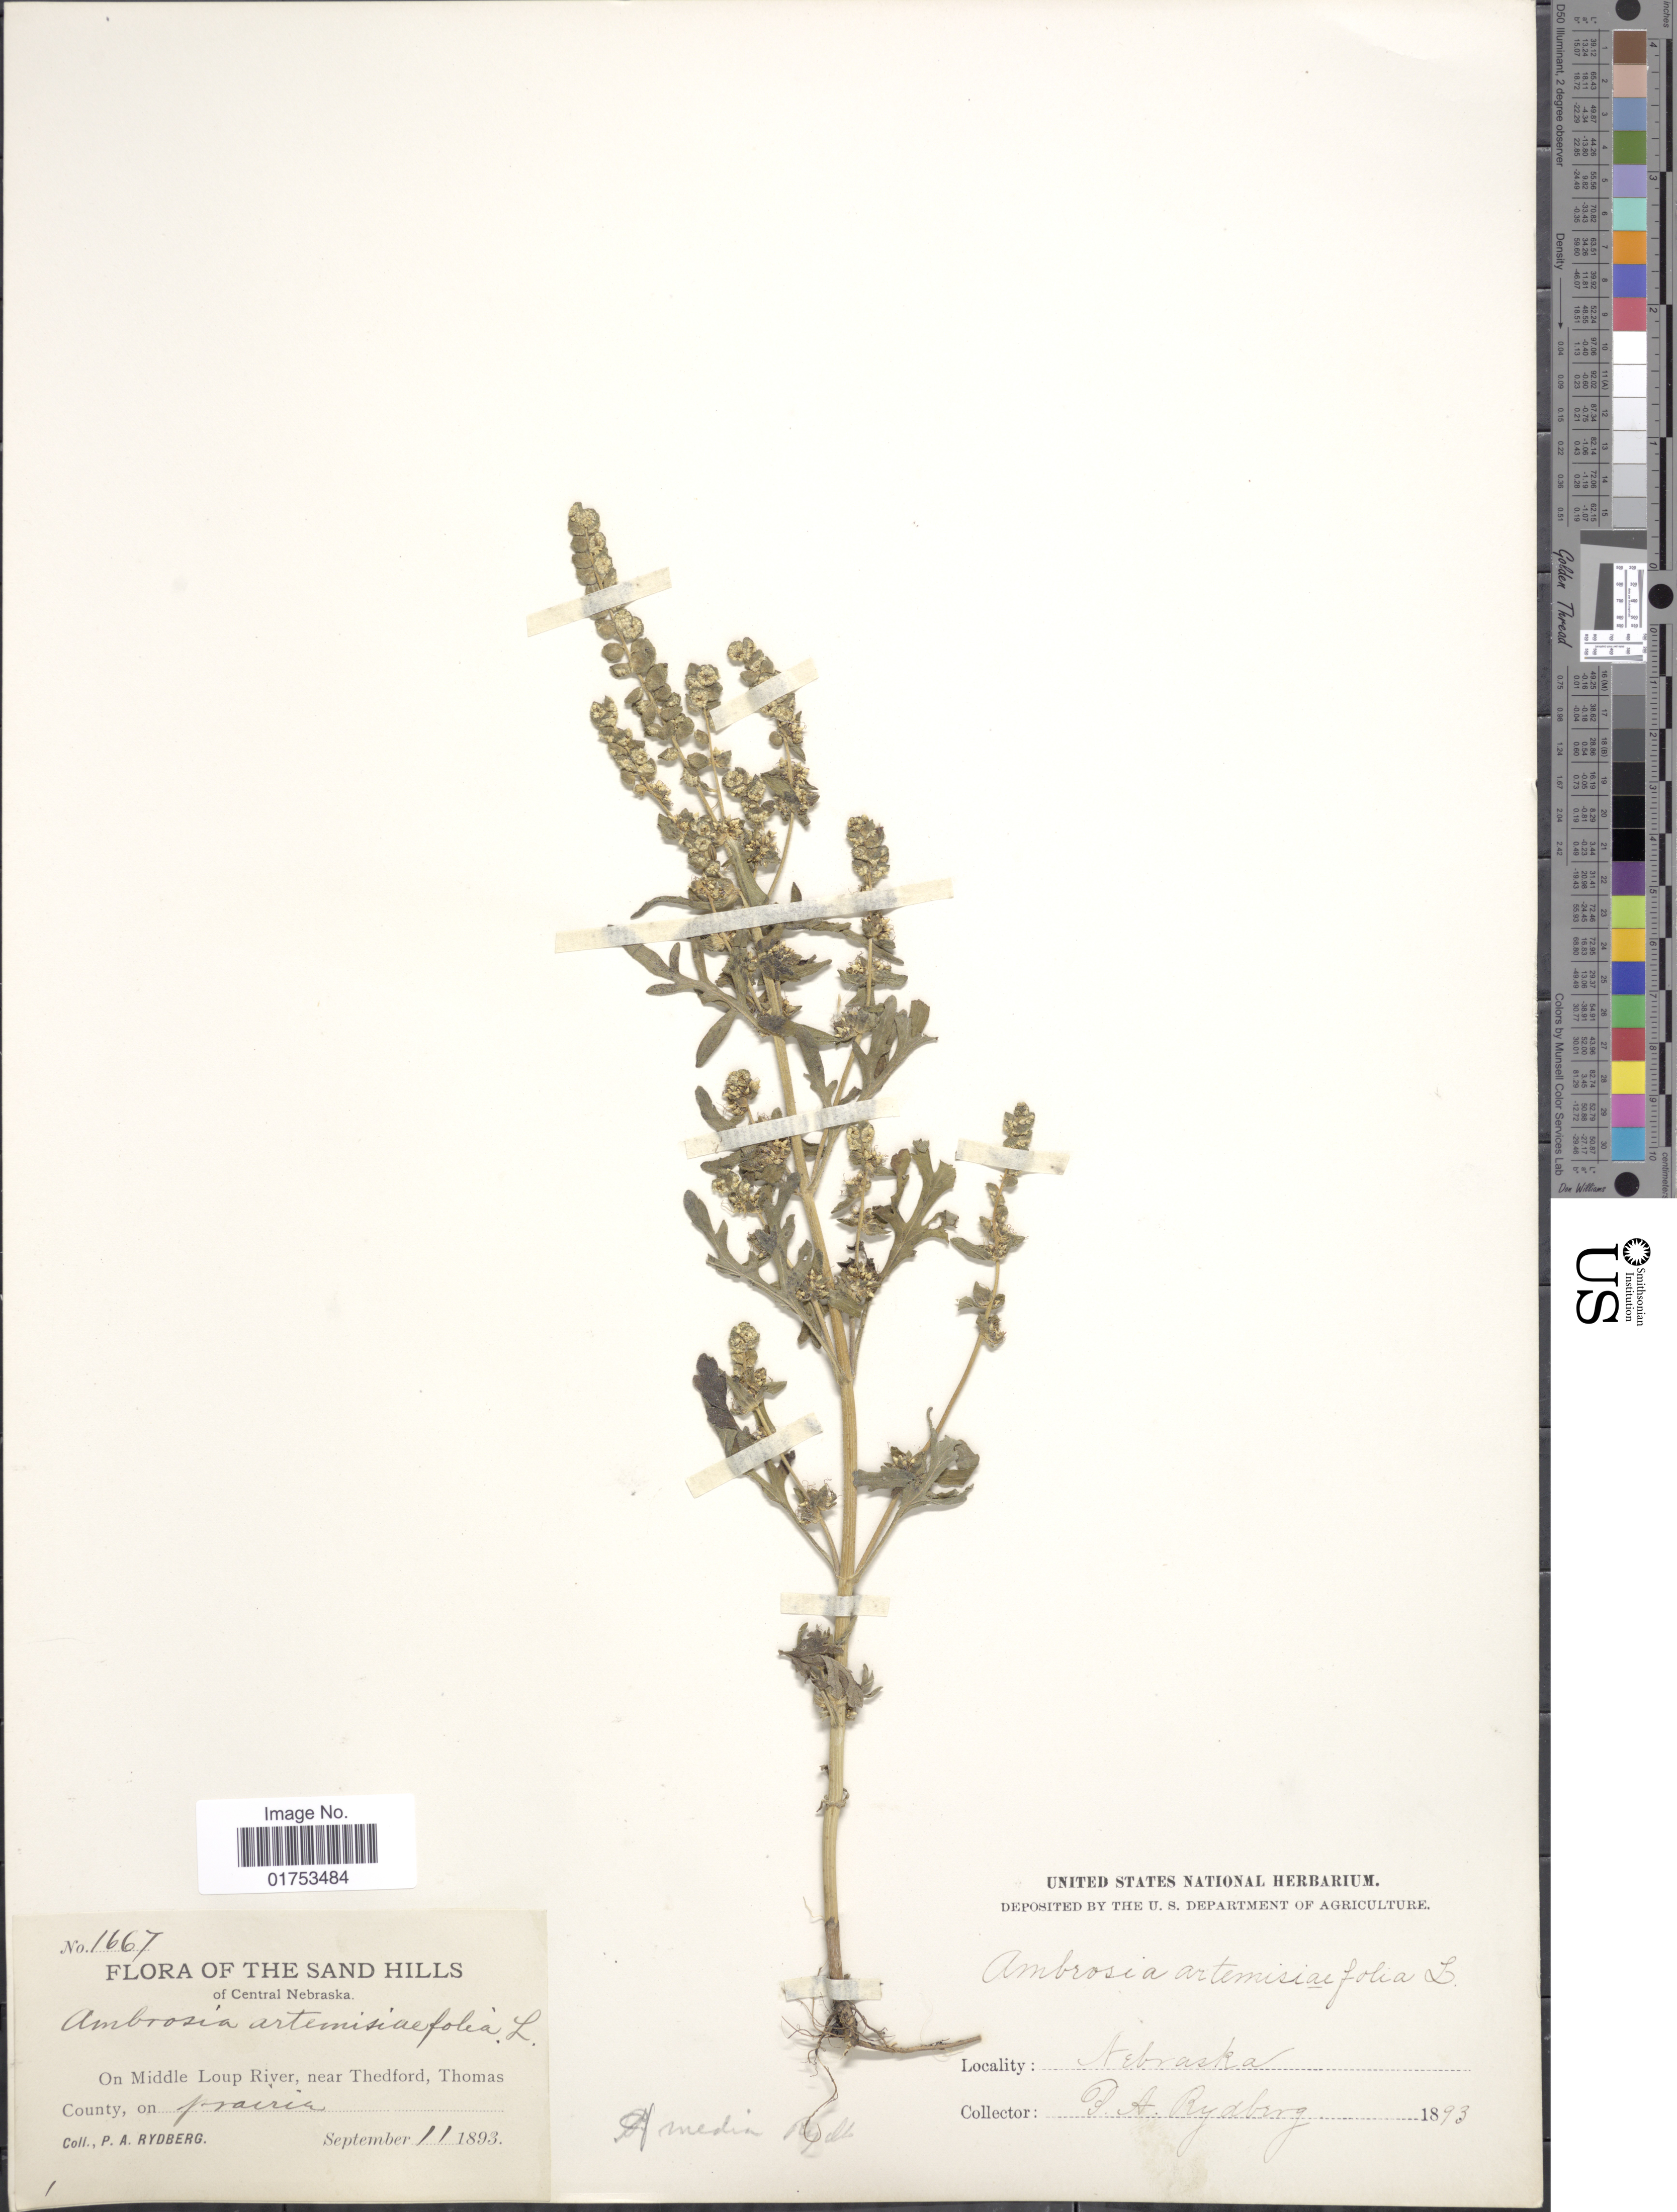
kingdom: Plantae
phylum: Tracheophyta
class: Magnoliopsida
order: Asterales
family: Asteraceae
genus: Ambrosia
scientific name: Ambrosia media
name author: Rydb.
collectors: P. A. Rydberg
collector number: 1667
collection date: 1893-09-11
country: United States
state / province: Nebraska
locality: The Sand Hills of Central Nebraska, On Middle Loup River, near Thedford, Thomas County